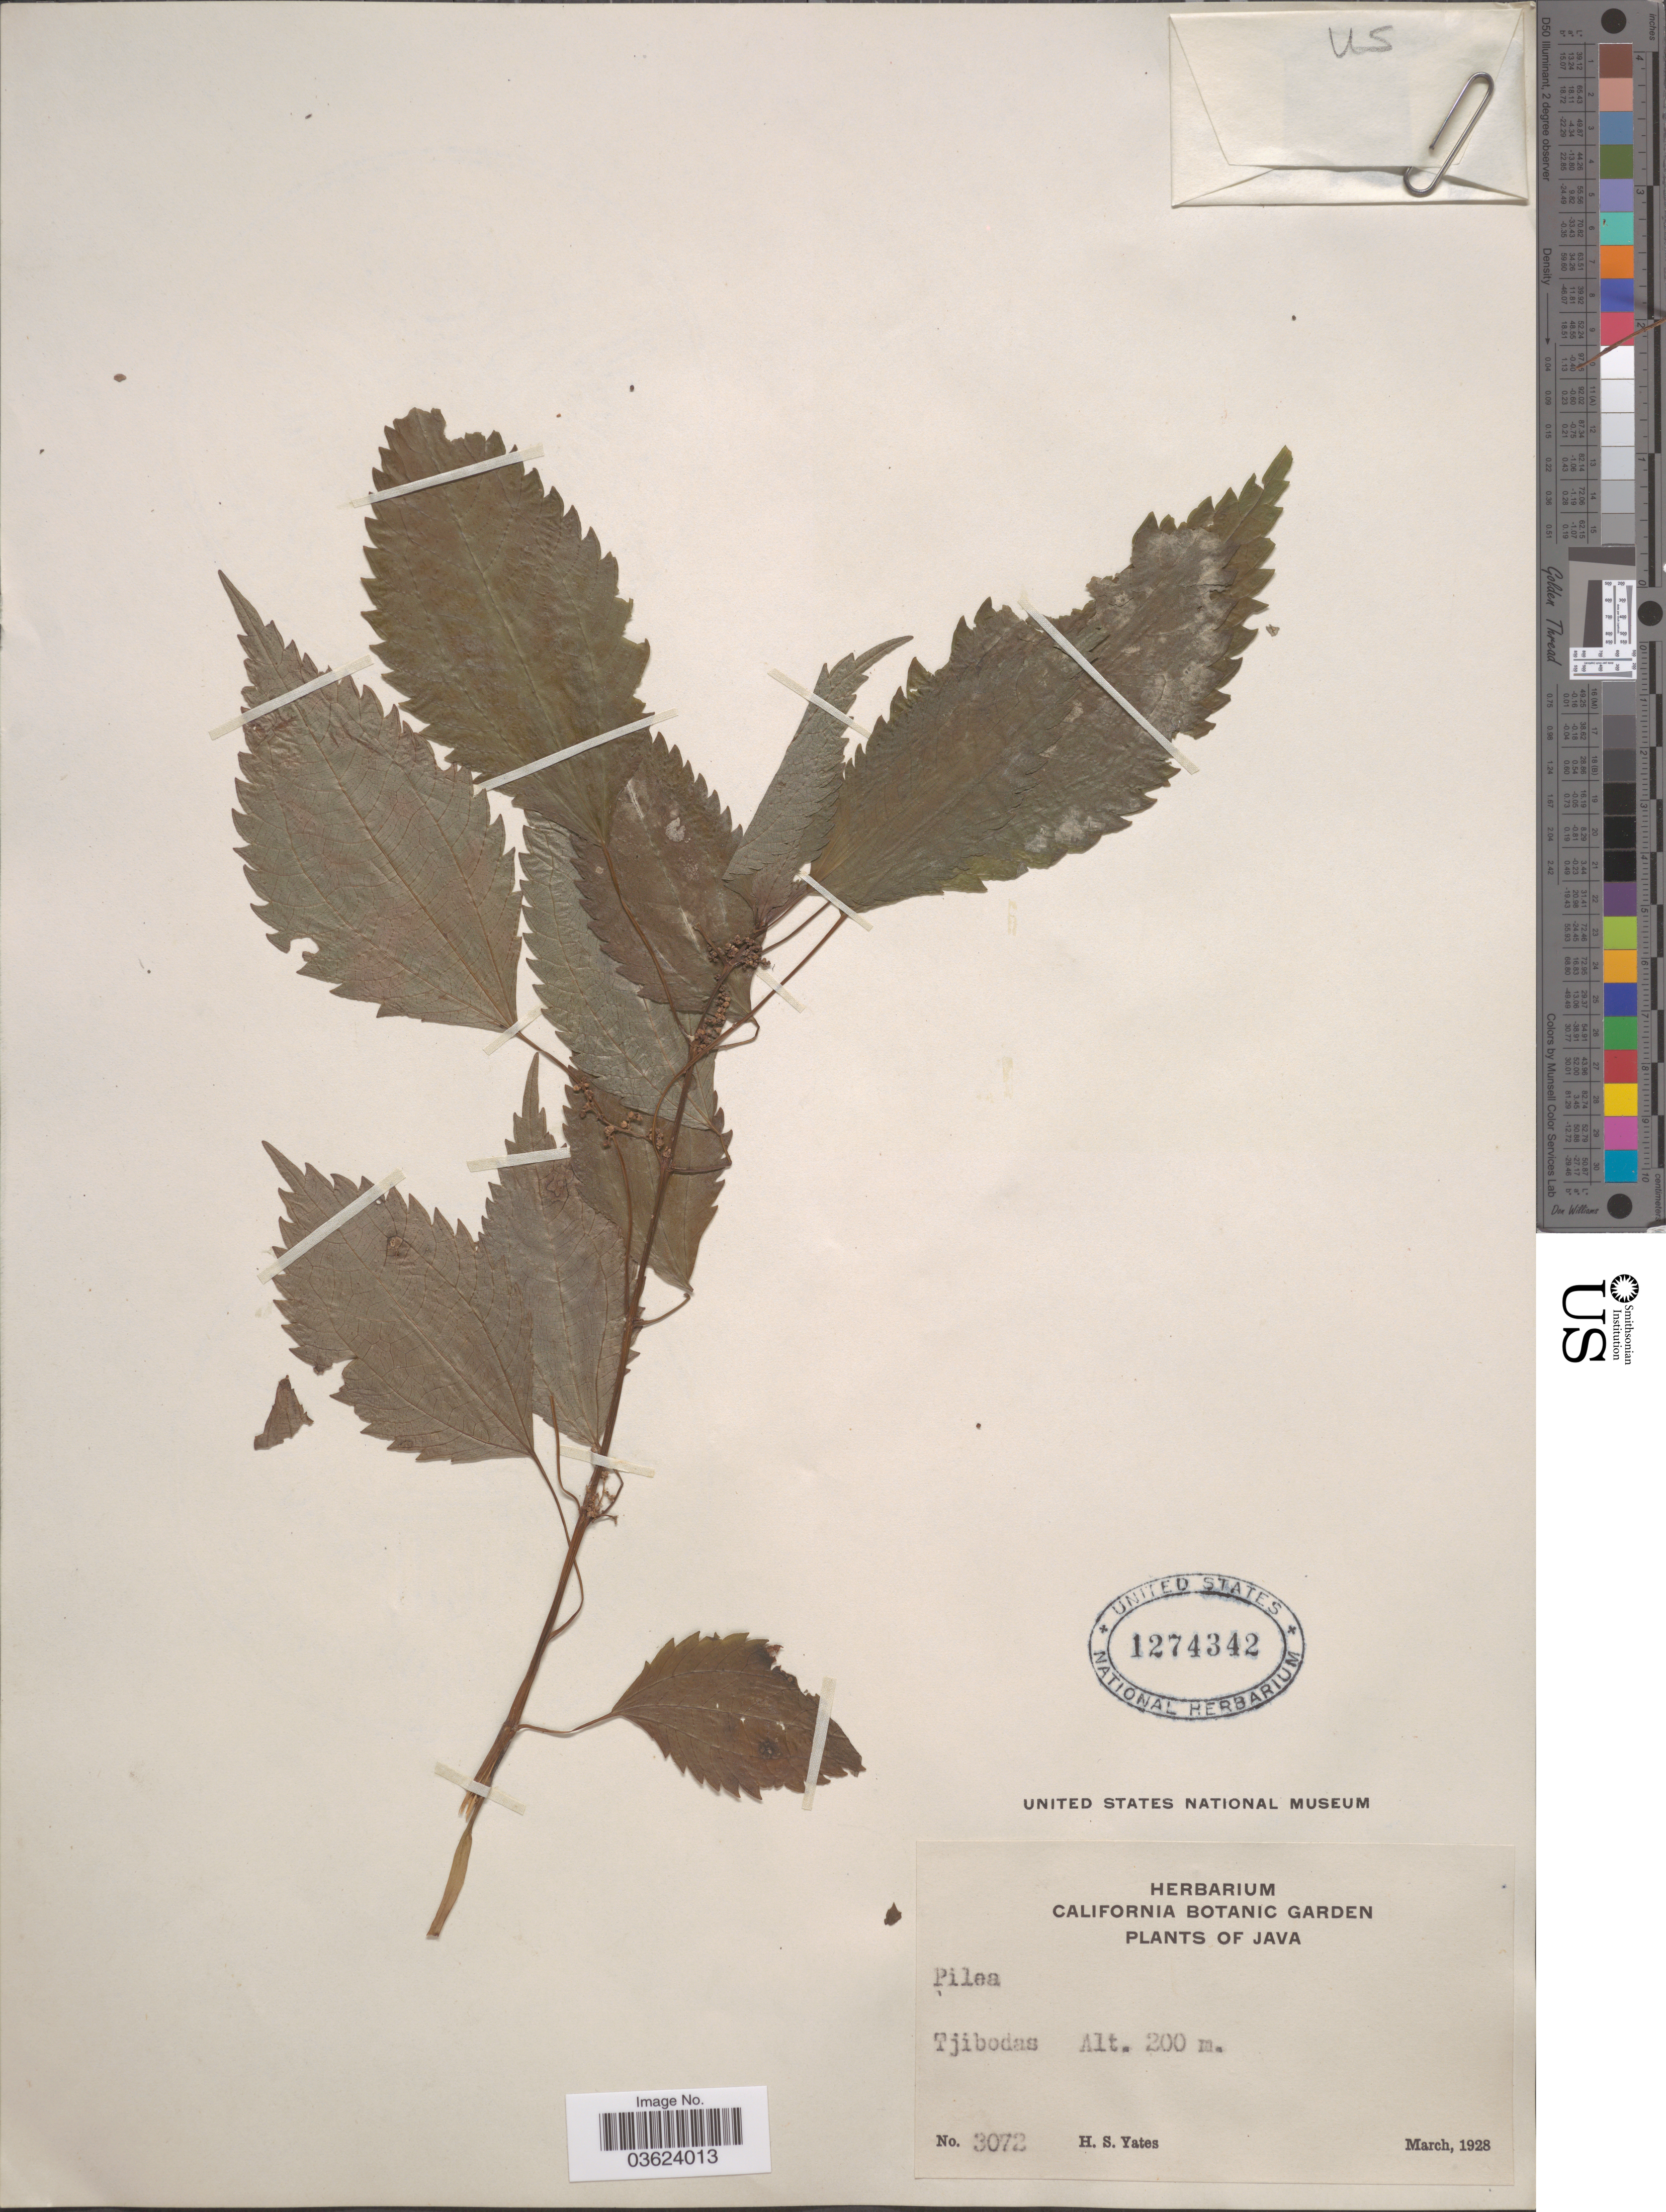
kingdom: Plantae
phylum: Tracheophyta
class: Magnoliopsida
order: Rosales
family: Urticaceae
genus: Pilea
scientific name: Pilea sp.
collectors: H. S. Yates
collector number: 3072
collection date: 1928-03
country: Indonesia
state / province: Java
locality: Tjibodas.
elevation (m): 200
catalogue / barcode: US 1274342